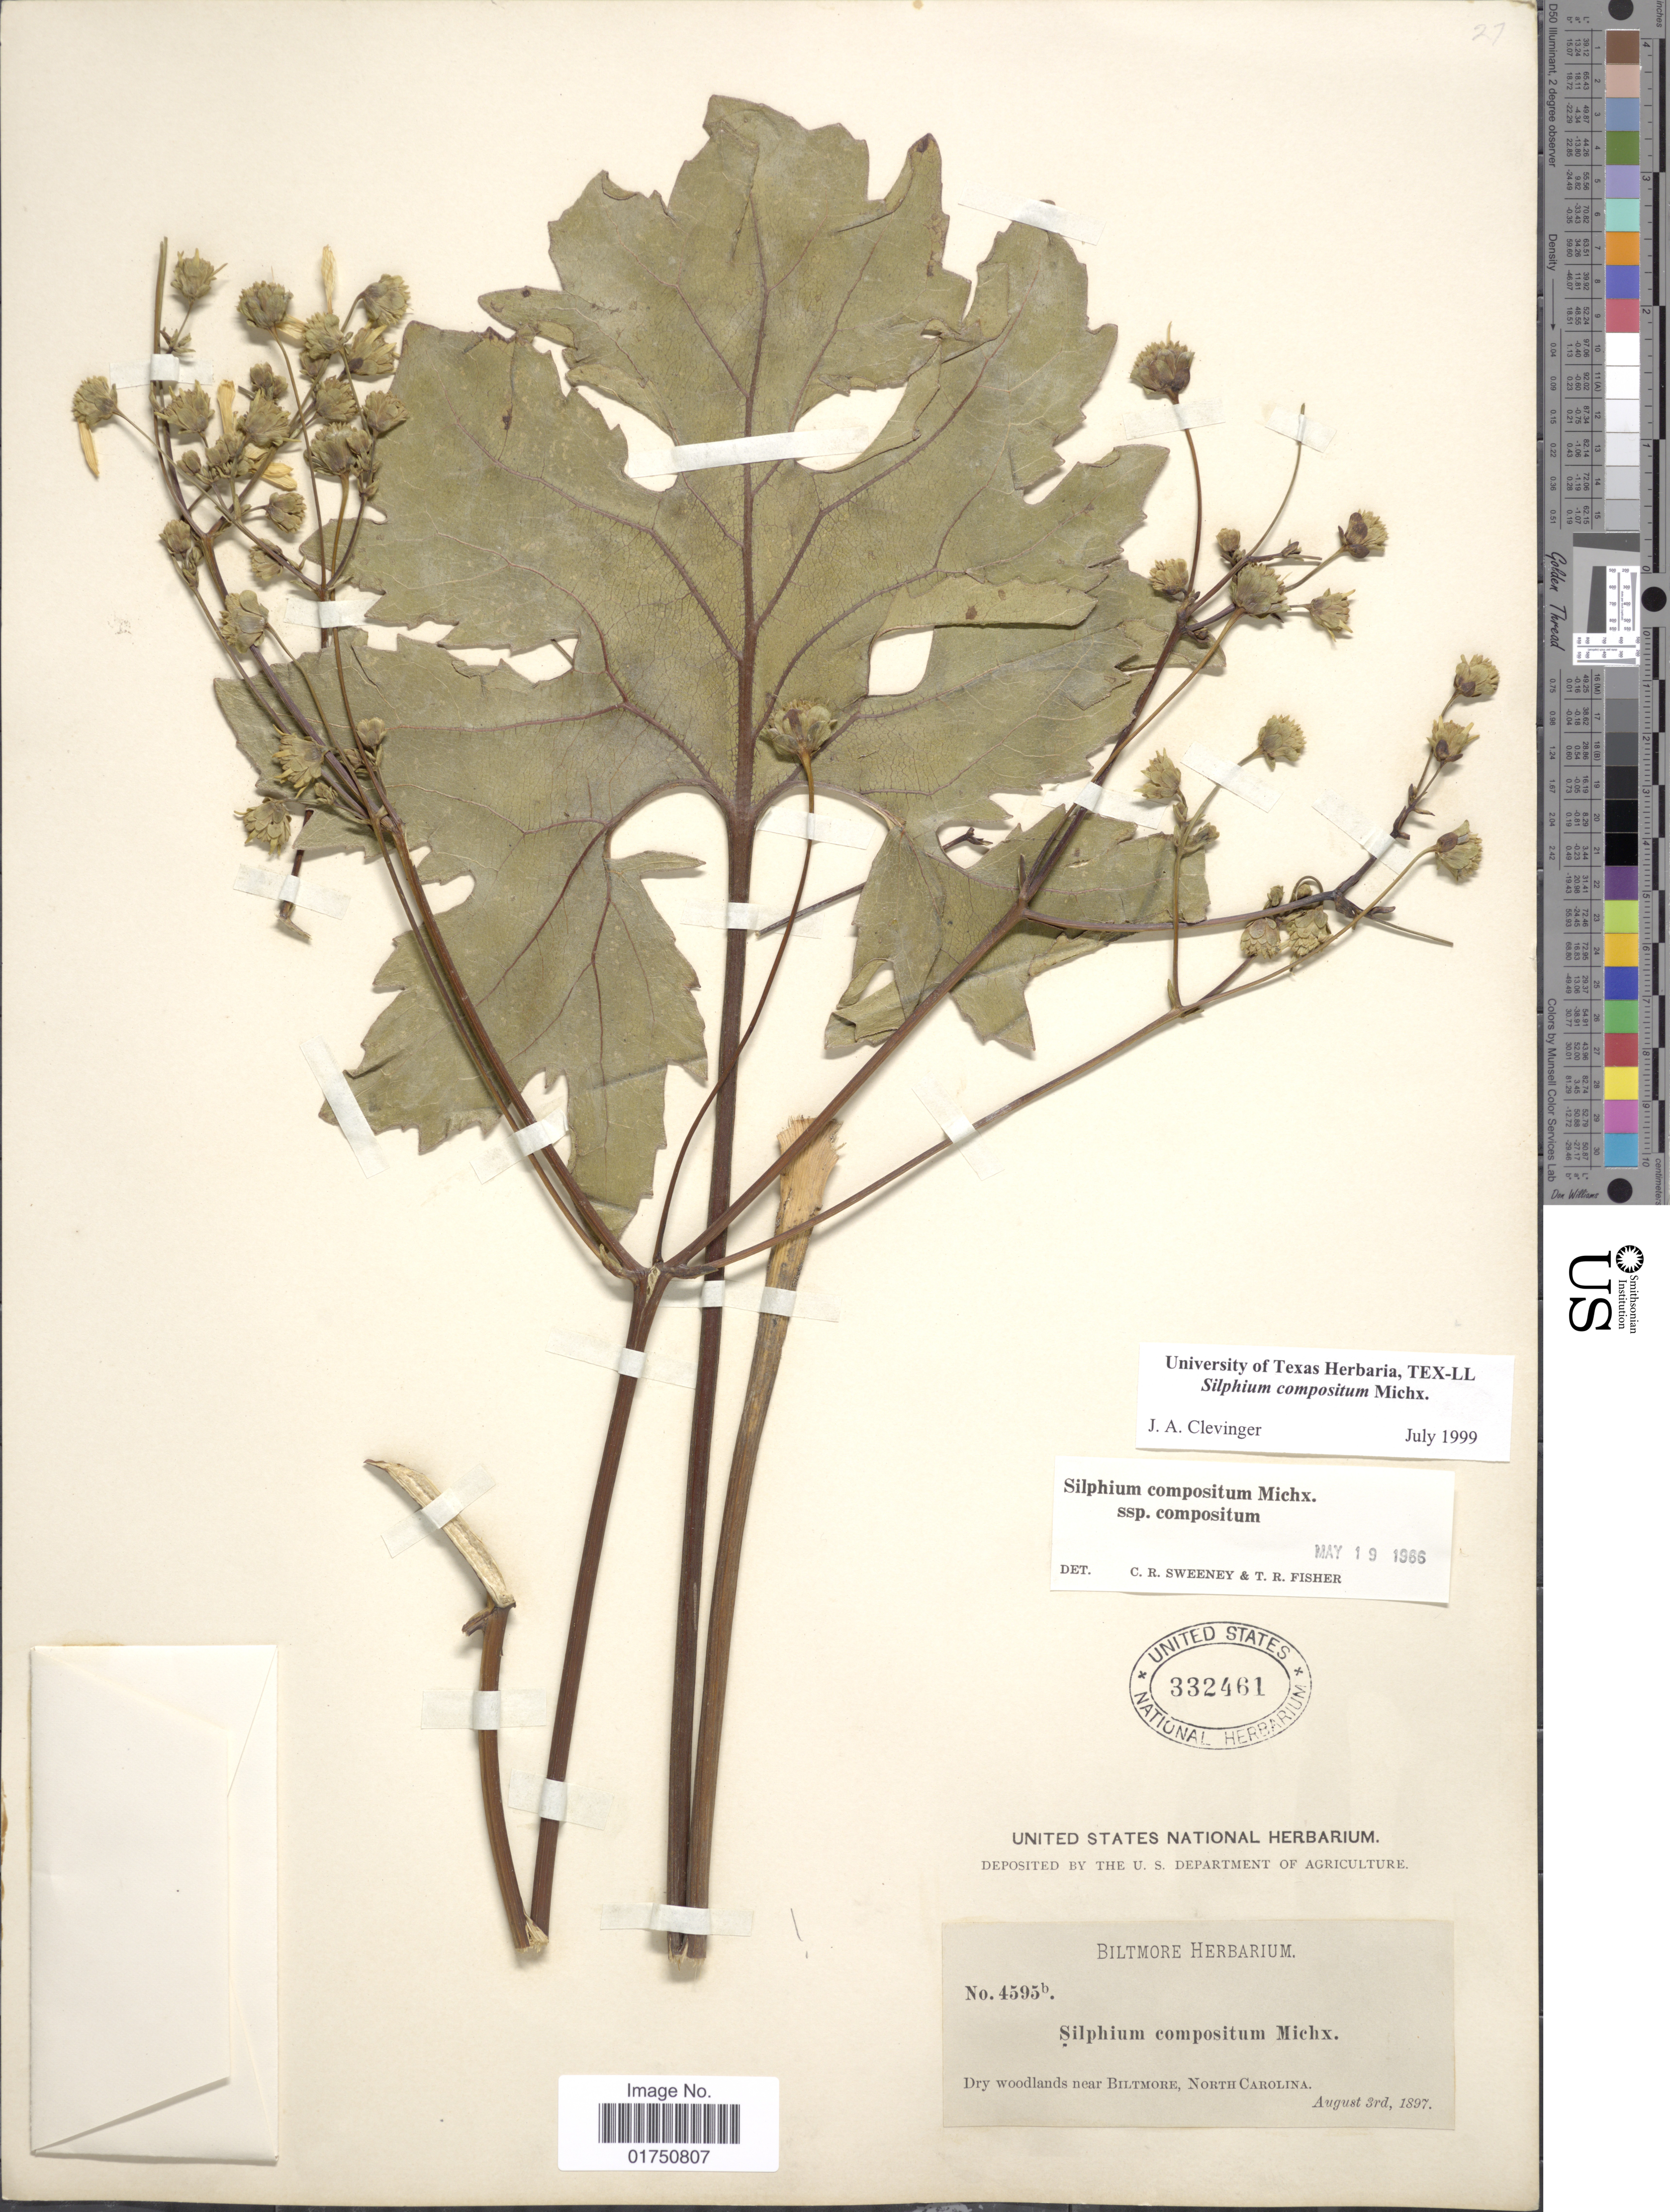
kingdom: Plantae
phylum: Tracheophyta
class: Magnoliopsida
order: Asterales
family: Asteraceae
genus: Silphium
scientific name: Silphium compositum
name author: Michx.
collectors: ex herb. Biltmore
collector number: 4595b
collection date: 1897-08-03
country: United States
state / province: North Carolina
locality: Dry woodlands near Biltmore, North Caroline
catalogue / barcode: US 332461